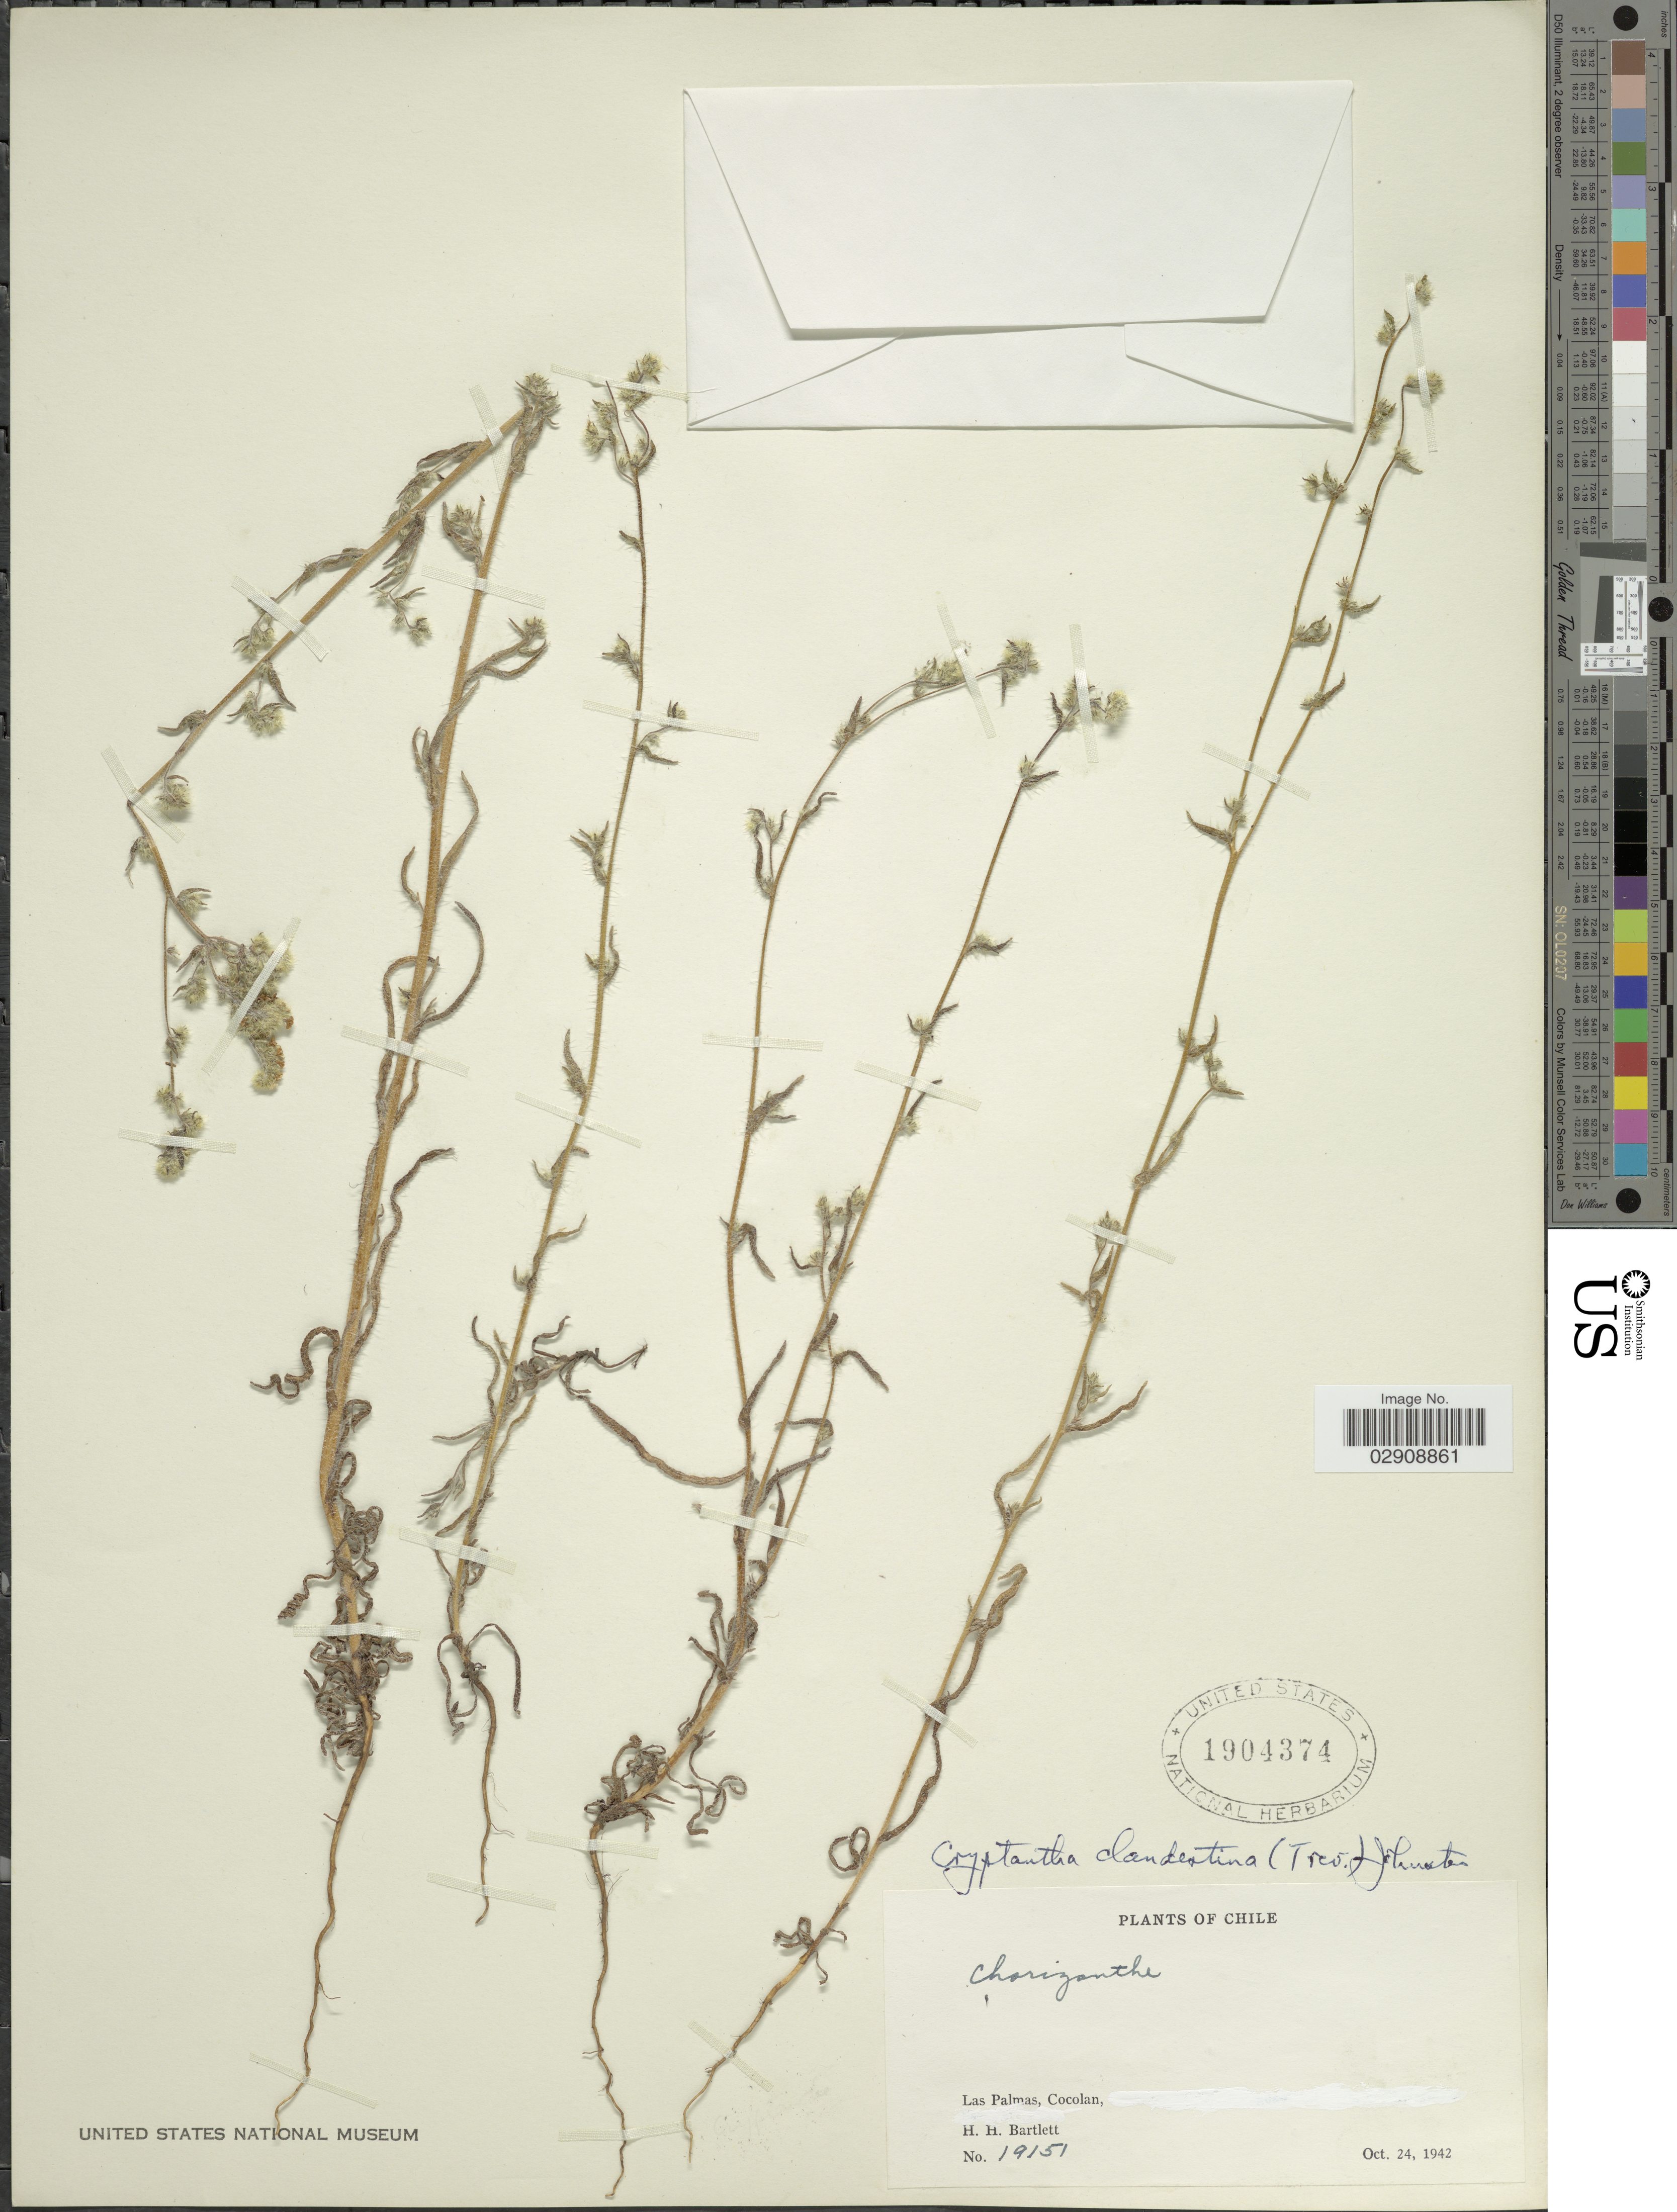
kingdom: Plantae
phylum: Tracheophyta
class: Magnoliopsida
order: Boraginales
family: Boraginaceae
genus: Cryptantha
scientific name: Cryptantha glomerata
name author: (G. Don) Lehm.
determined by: Moroni, Pablo, (SI), Instituto de Botanica Darwinion (ARGENTINA)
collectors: H. H. Bartlett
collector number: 19151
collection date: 1942-10-24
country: Chile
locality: Las Palmas, Cocolan. Chile.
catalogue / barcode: US 1904374